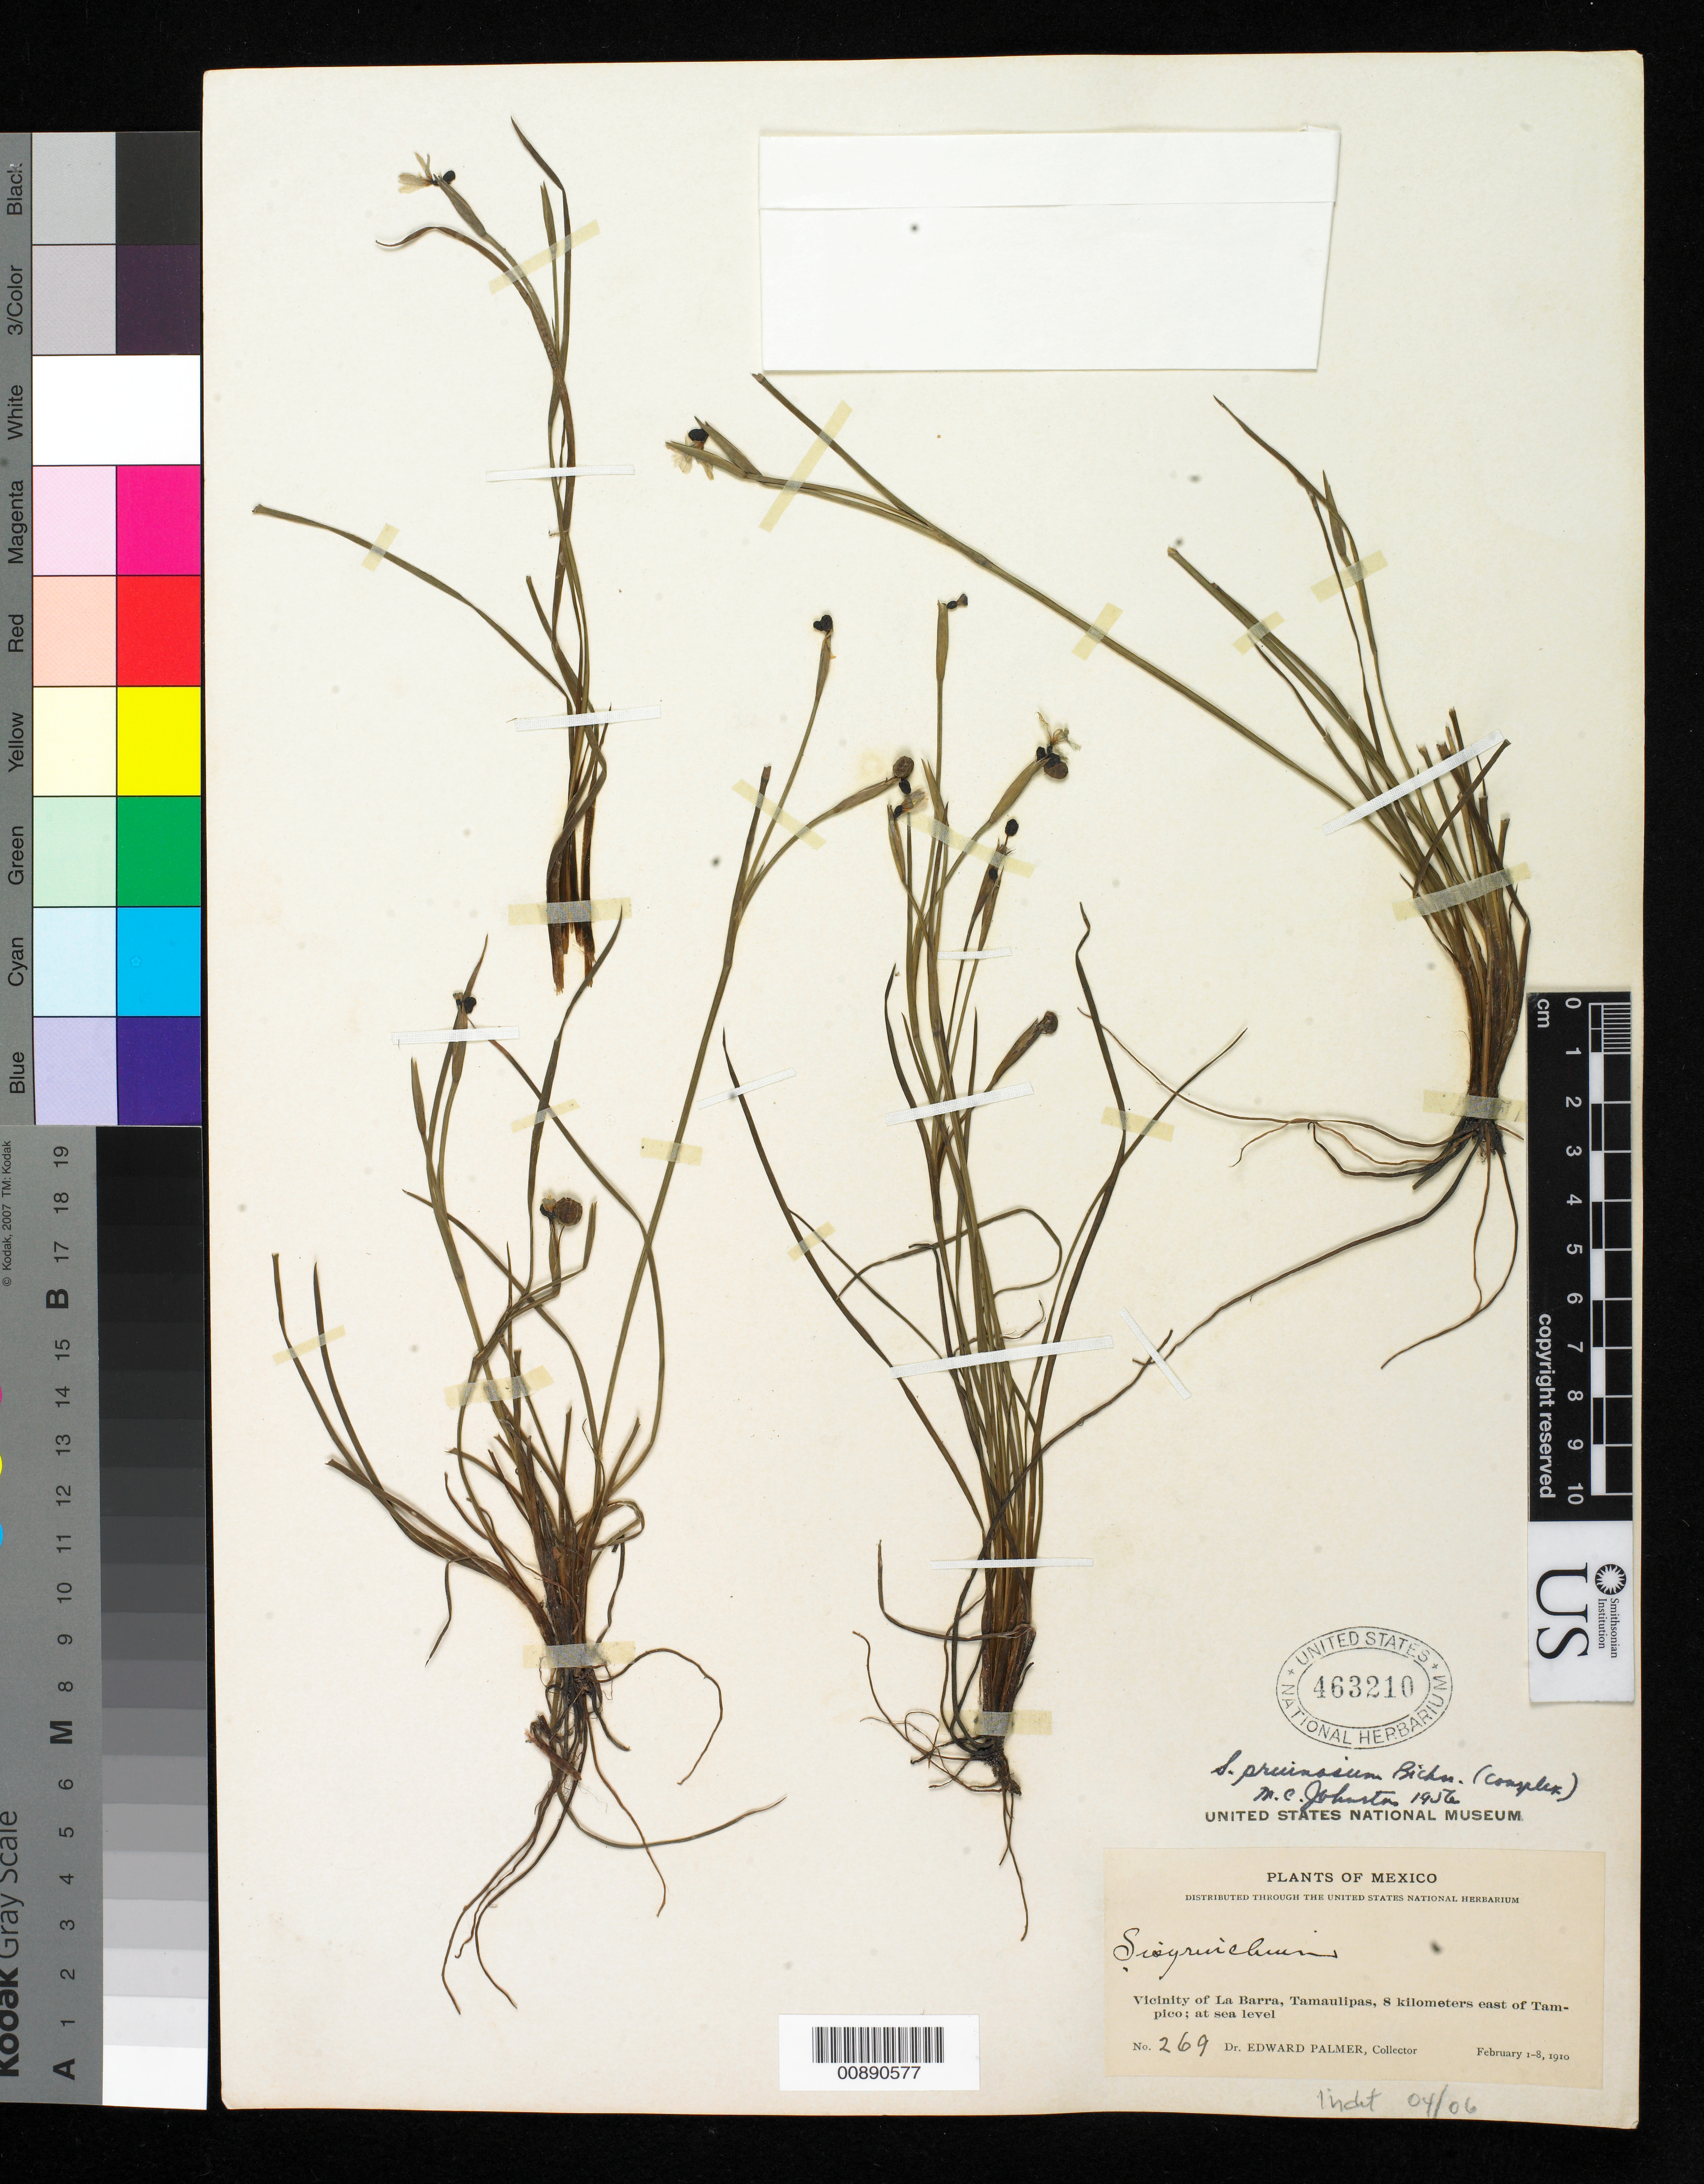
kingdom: Plantae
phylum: Tracheophyta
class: Liliopsida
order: Asparagales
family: Iridaceae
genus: Sisyrinchium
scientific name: Sisyrinchium sp.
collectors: E. Palmer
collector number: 269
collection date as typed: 01 Feb 1910 to 08 Feb 1910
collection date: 1910-02-01/1910-02-08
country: Mexico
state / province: Tamaulipas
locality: Vicinity of La Barra, 8 Kilometers east of Tampico.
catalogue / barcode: US 463210